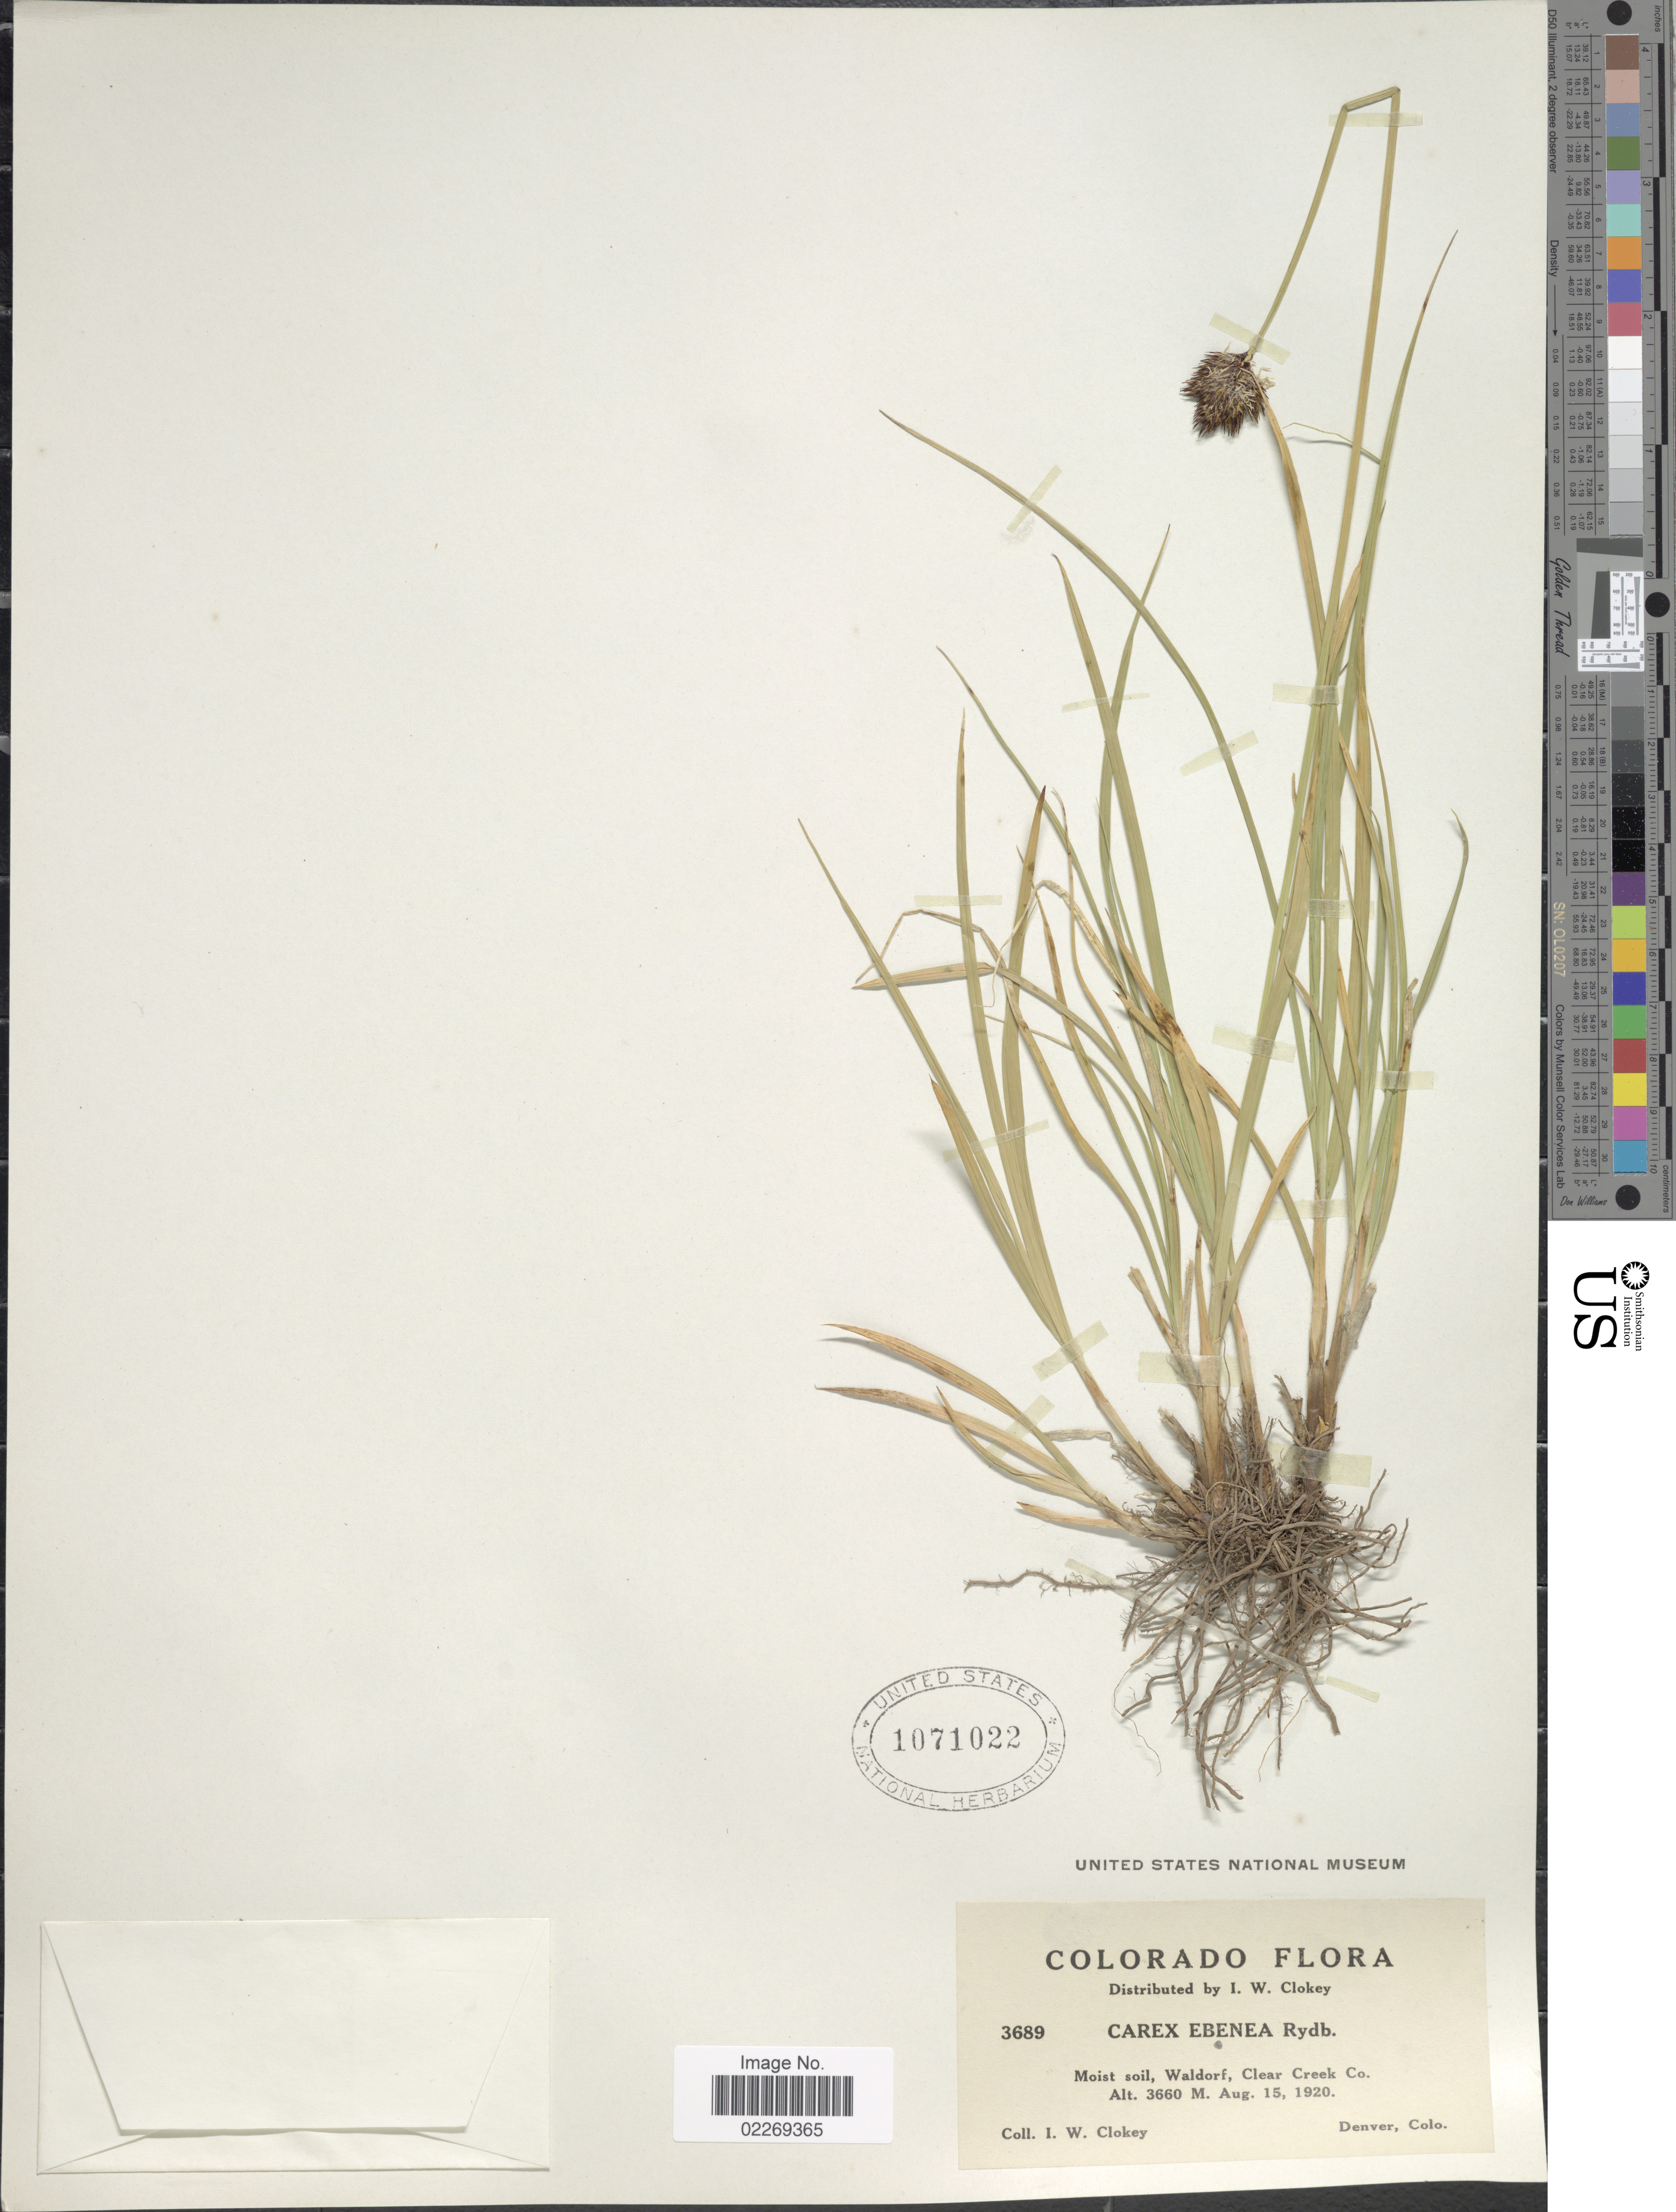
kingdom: Plantae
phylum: Tracheophyta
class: Liliopsida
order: Poales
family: Cyperaceae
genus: Carex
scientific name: Carex ebenea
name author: Rydb.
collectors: I. W. Clokey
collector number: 3689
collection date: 1920-08-15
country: United States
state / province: Colorado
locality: Moist soil, Waldorf, Clear Creek Co.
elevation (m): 3660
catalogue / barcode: US 1071022